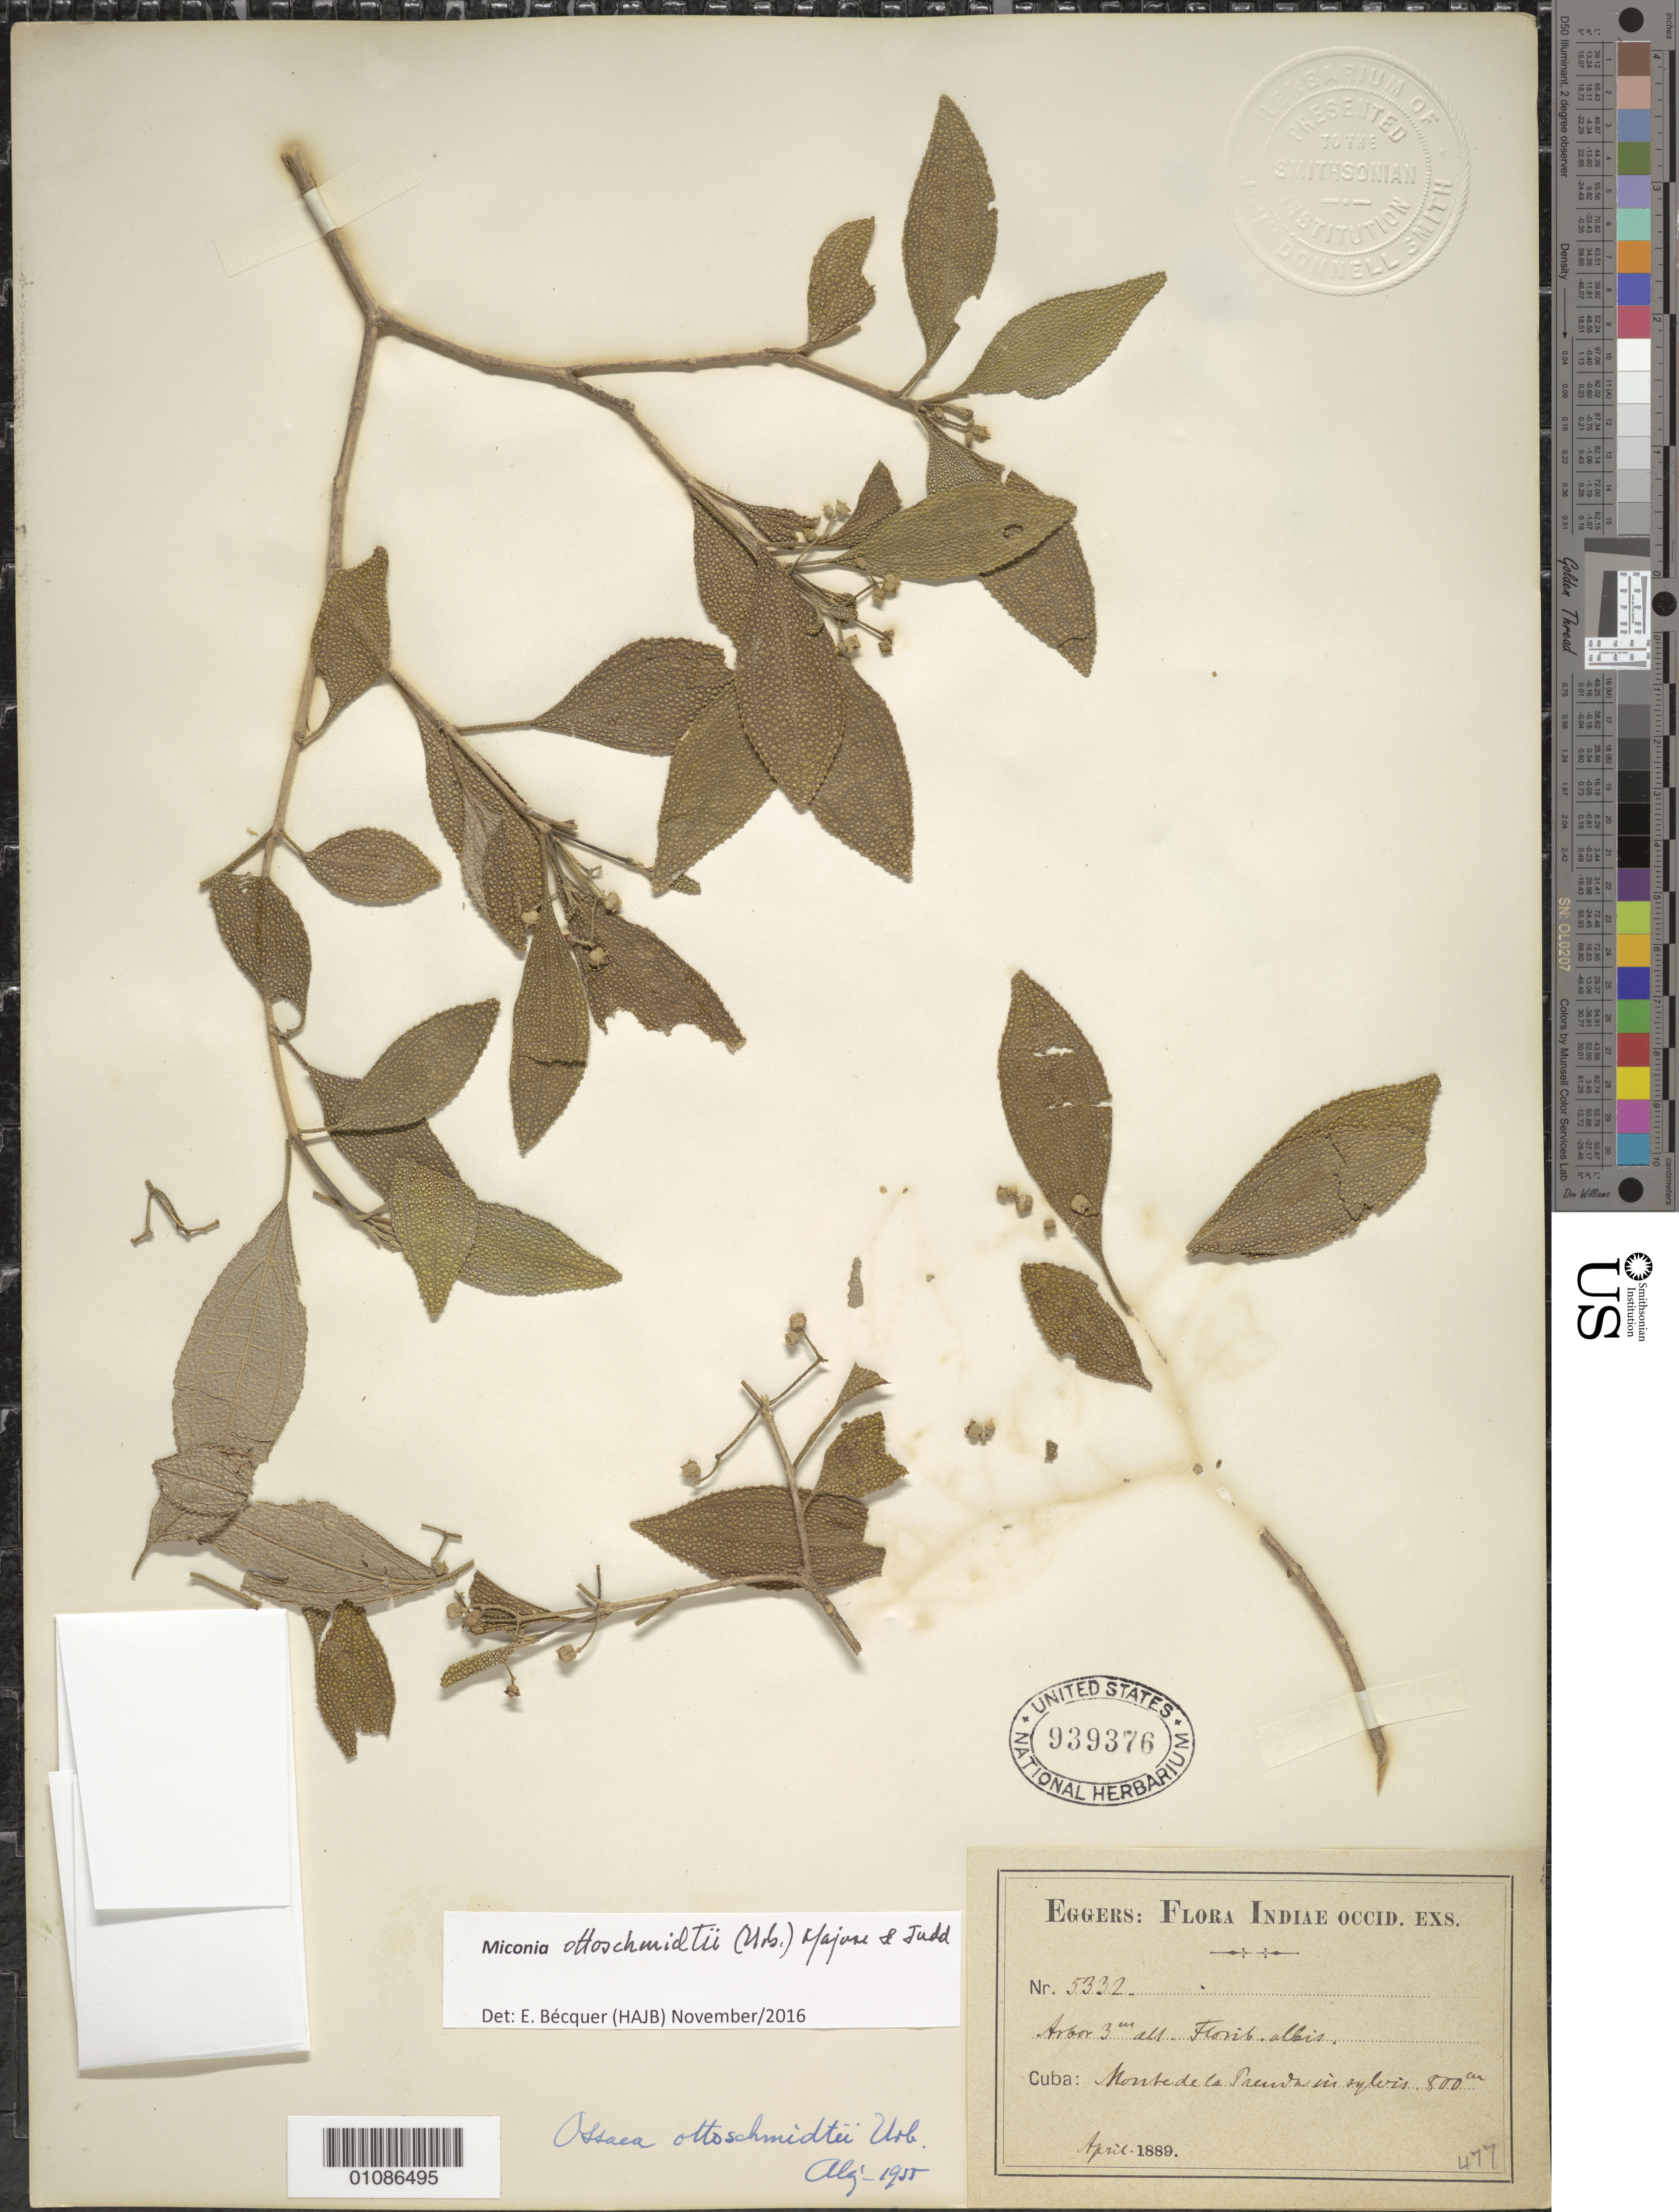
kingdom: Plantae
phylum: Tracheophyta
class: Magnoliopsida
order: Myrtales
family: Melastomataceae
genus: Miconia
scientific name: Miconia ottoschmidtii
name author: (Urb.) Majure & Judd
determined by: Bécquer Granados, E. R.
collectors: H. F. A. von Eggers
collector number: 5332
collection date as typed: Apr 1889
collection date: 1889-04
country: Cuba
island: Cuba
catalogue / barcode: US 939376